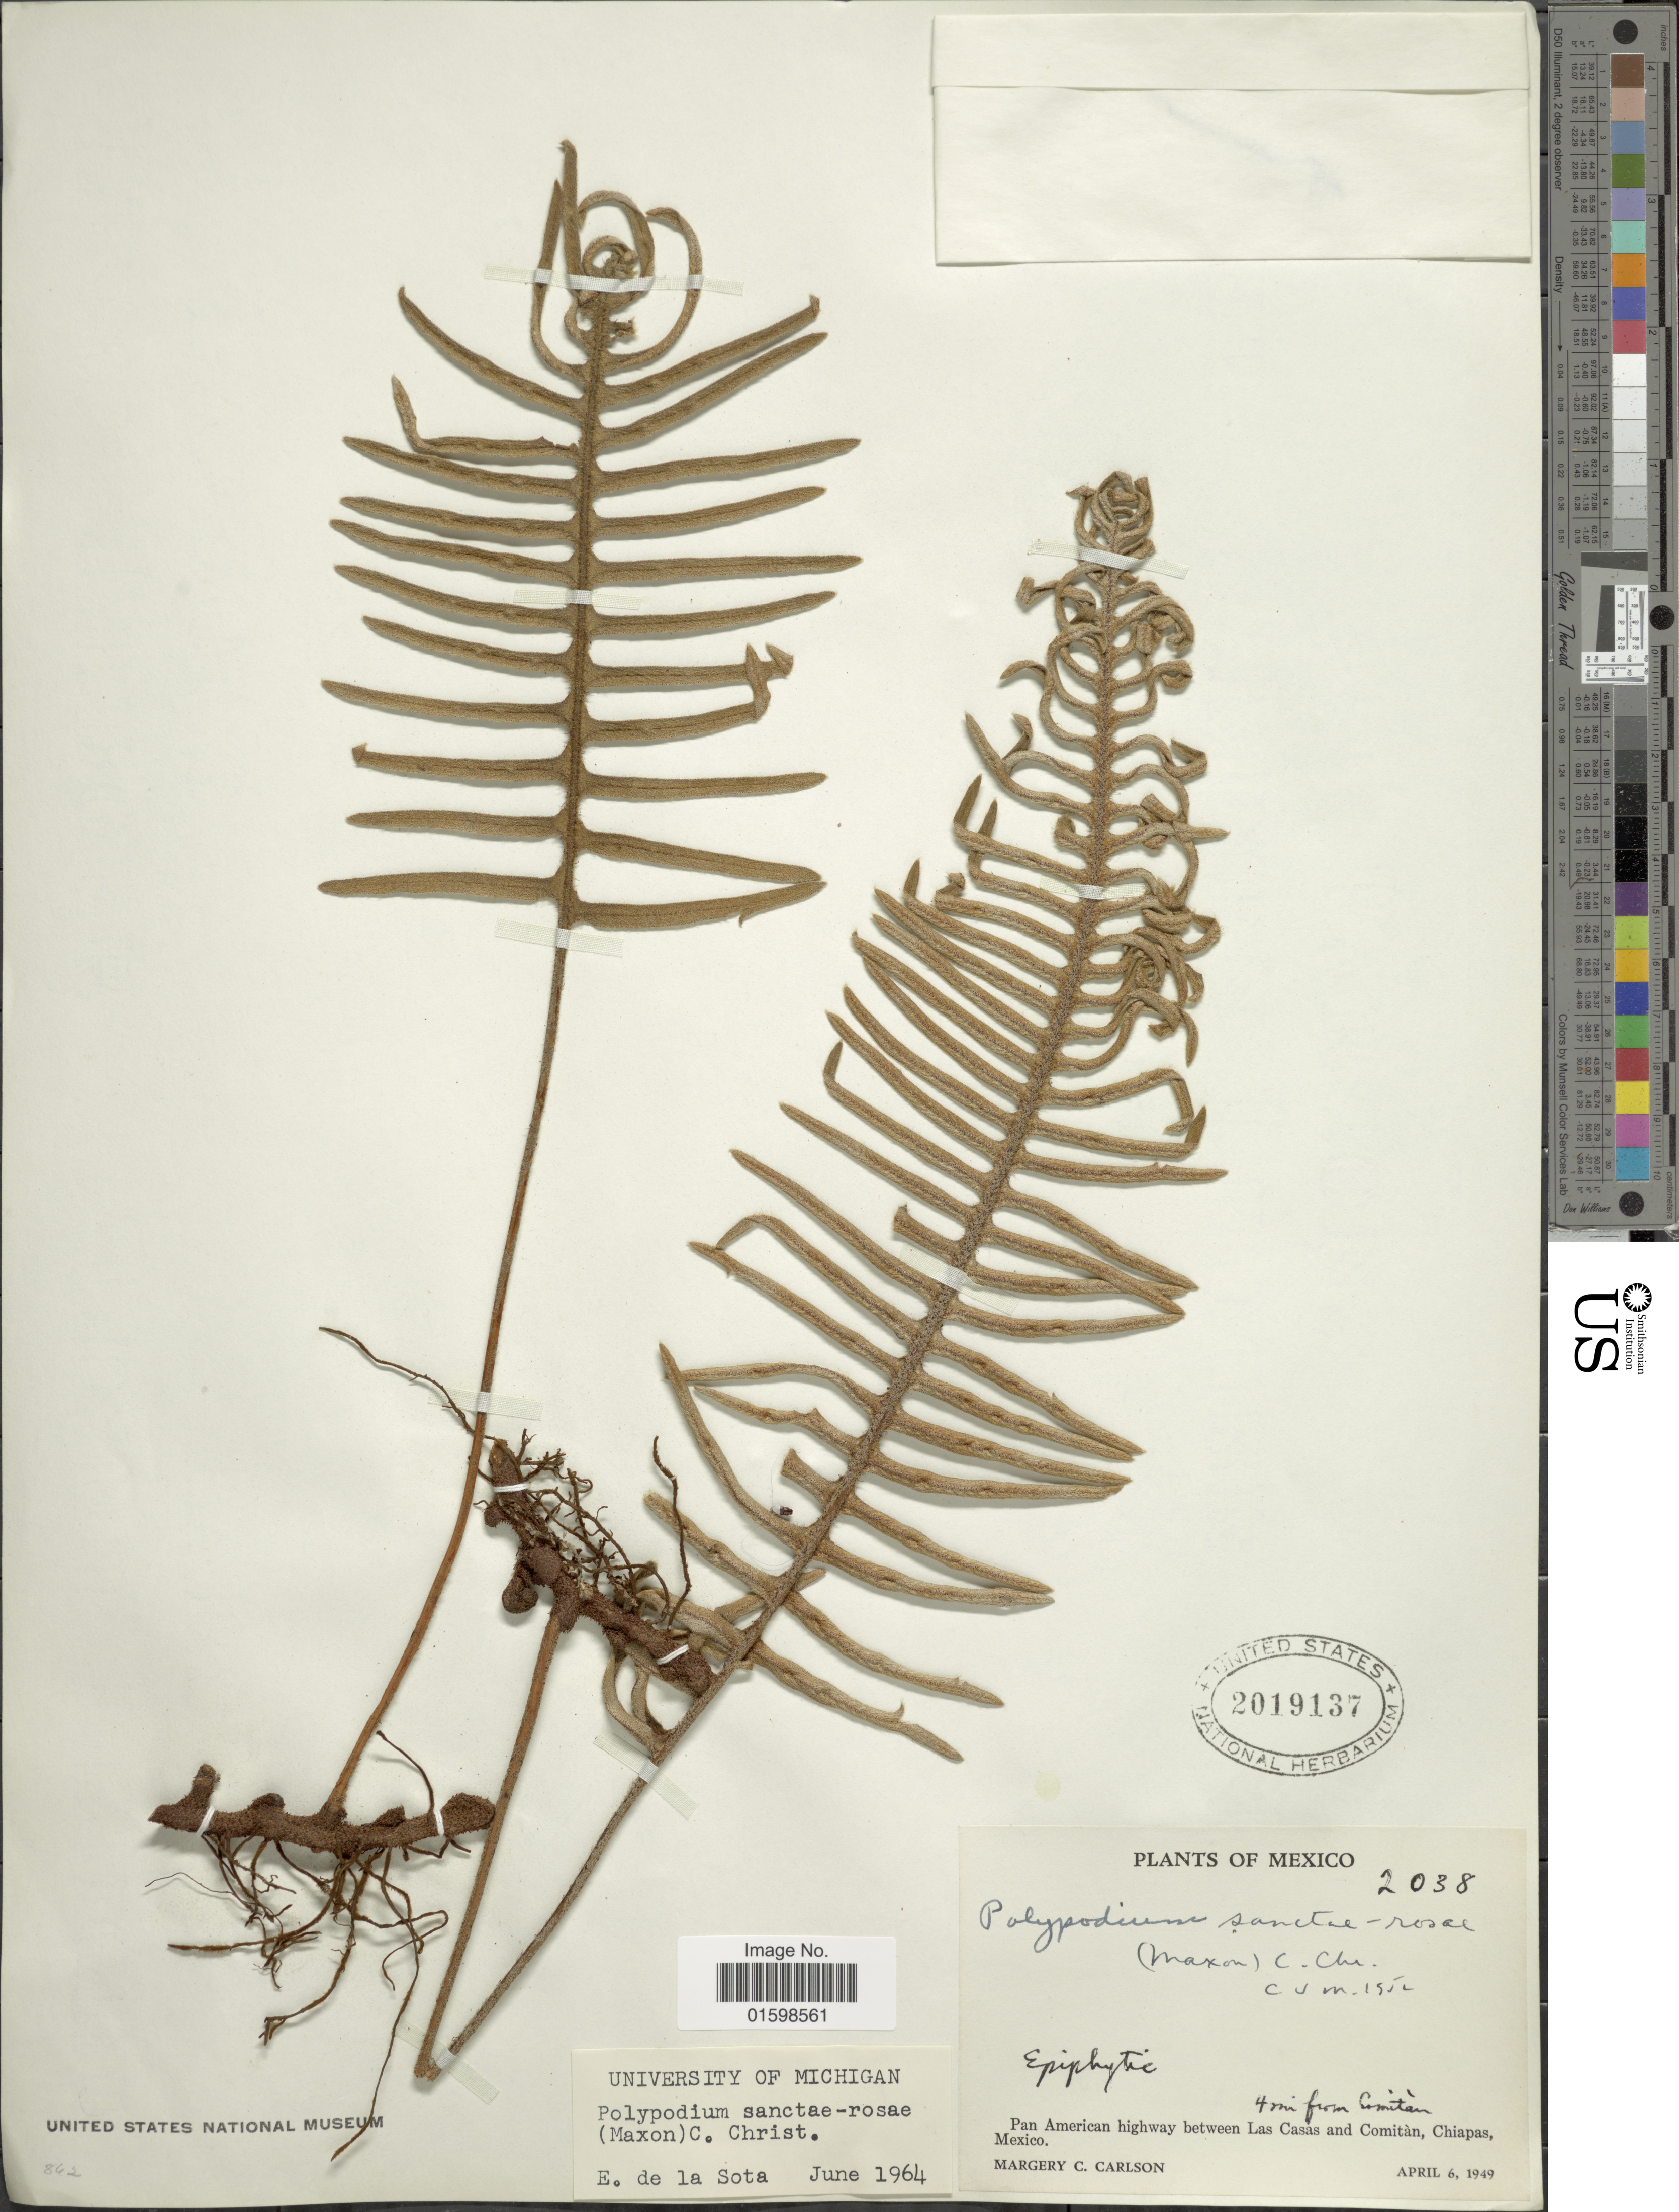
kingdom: Plantae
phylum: Tracheophyta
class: Polypodiopsida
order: Polypodiales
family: Polypodiaceae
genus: Pleopeltis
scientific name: Pleopeltis sanctae-rosae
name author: (Maxon) A.R. Sm. & Tejero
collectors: M. C. Carlson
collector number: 2038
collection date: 1949-04-06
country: Mexico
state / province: Chiapas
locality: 4 mi from Comitán, Pan American Highway between Las Casas and Comitán, Chipas, Mexico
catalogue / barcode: US 2019137